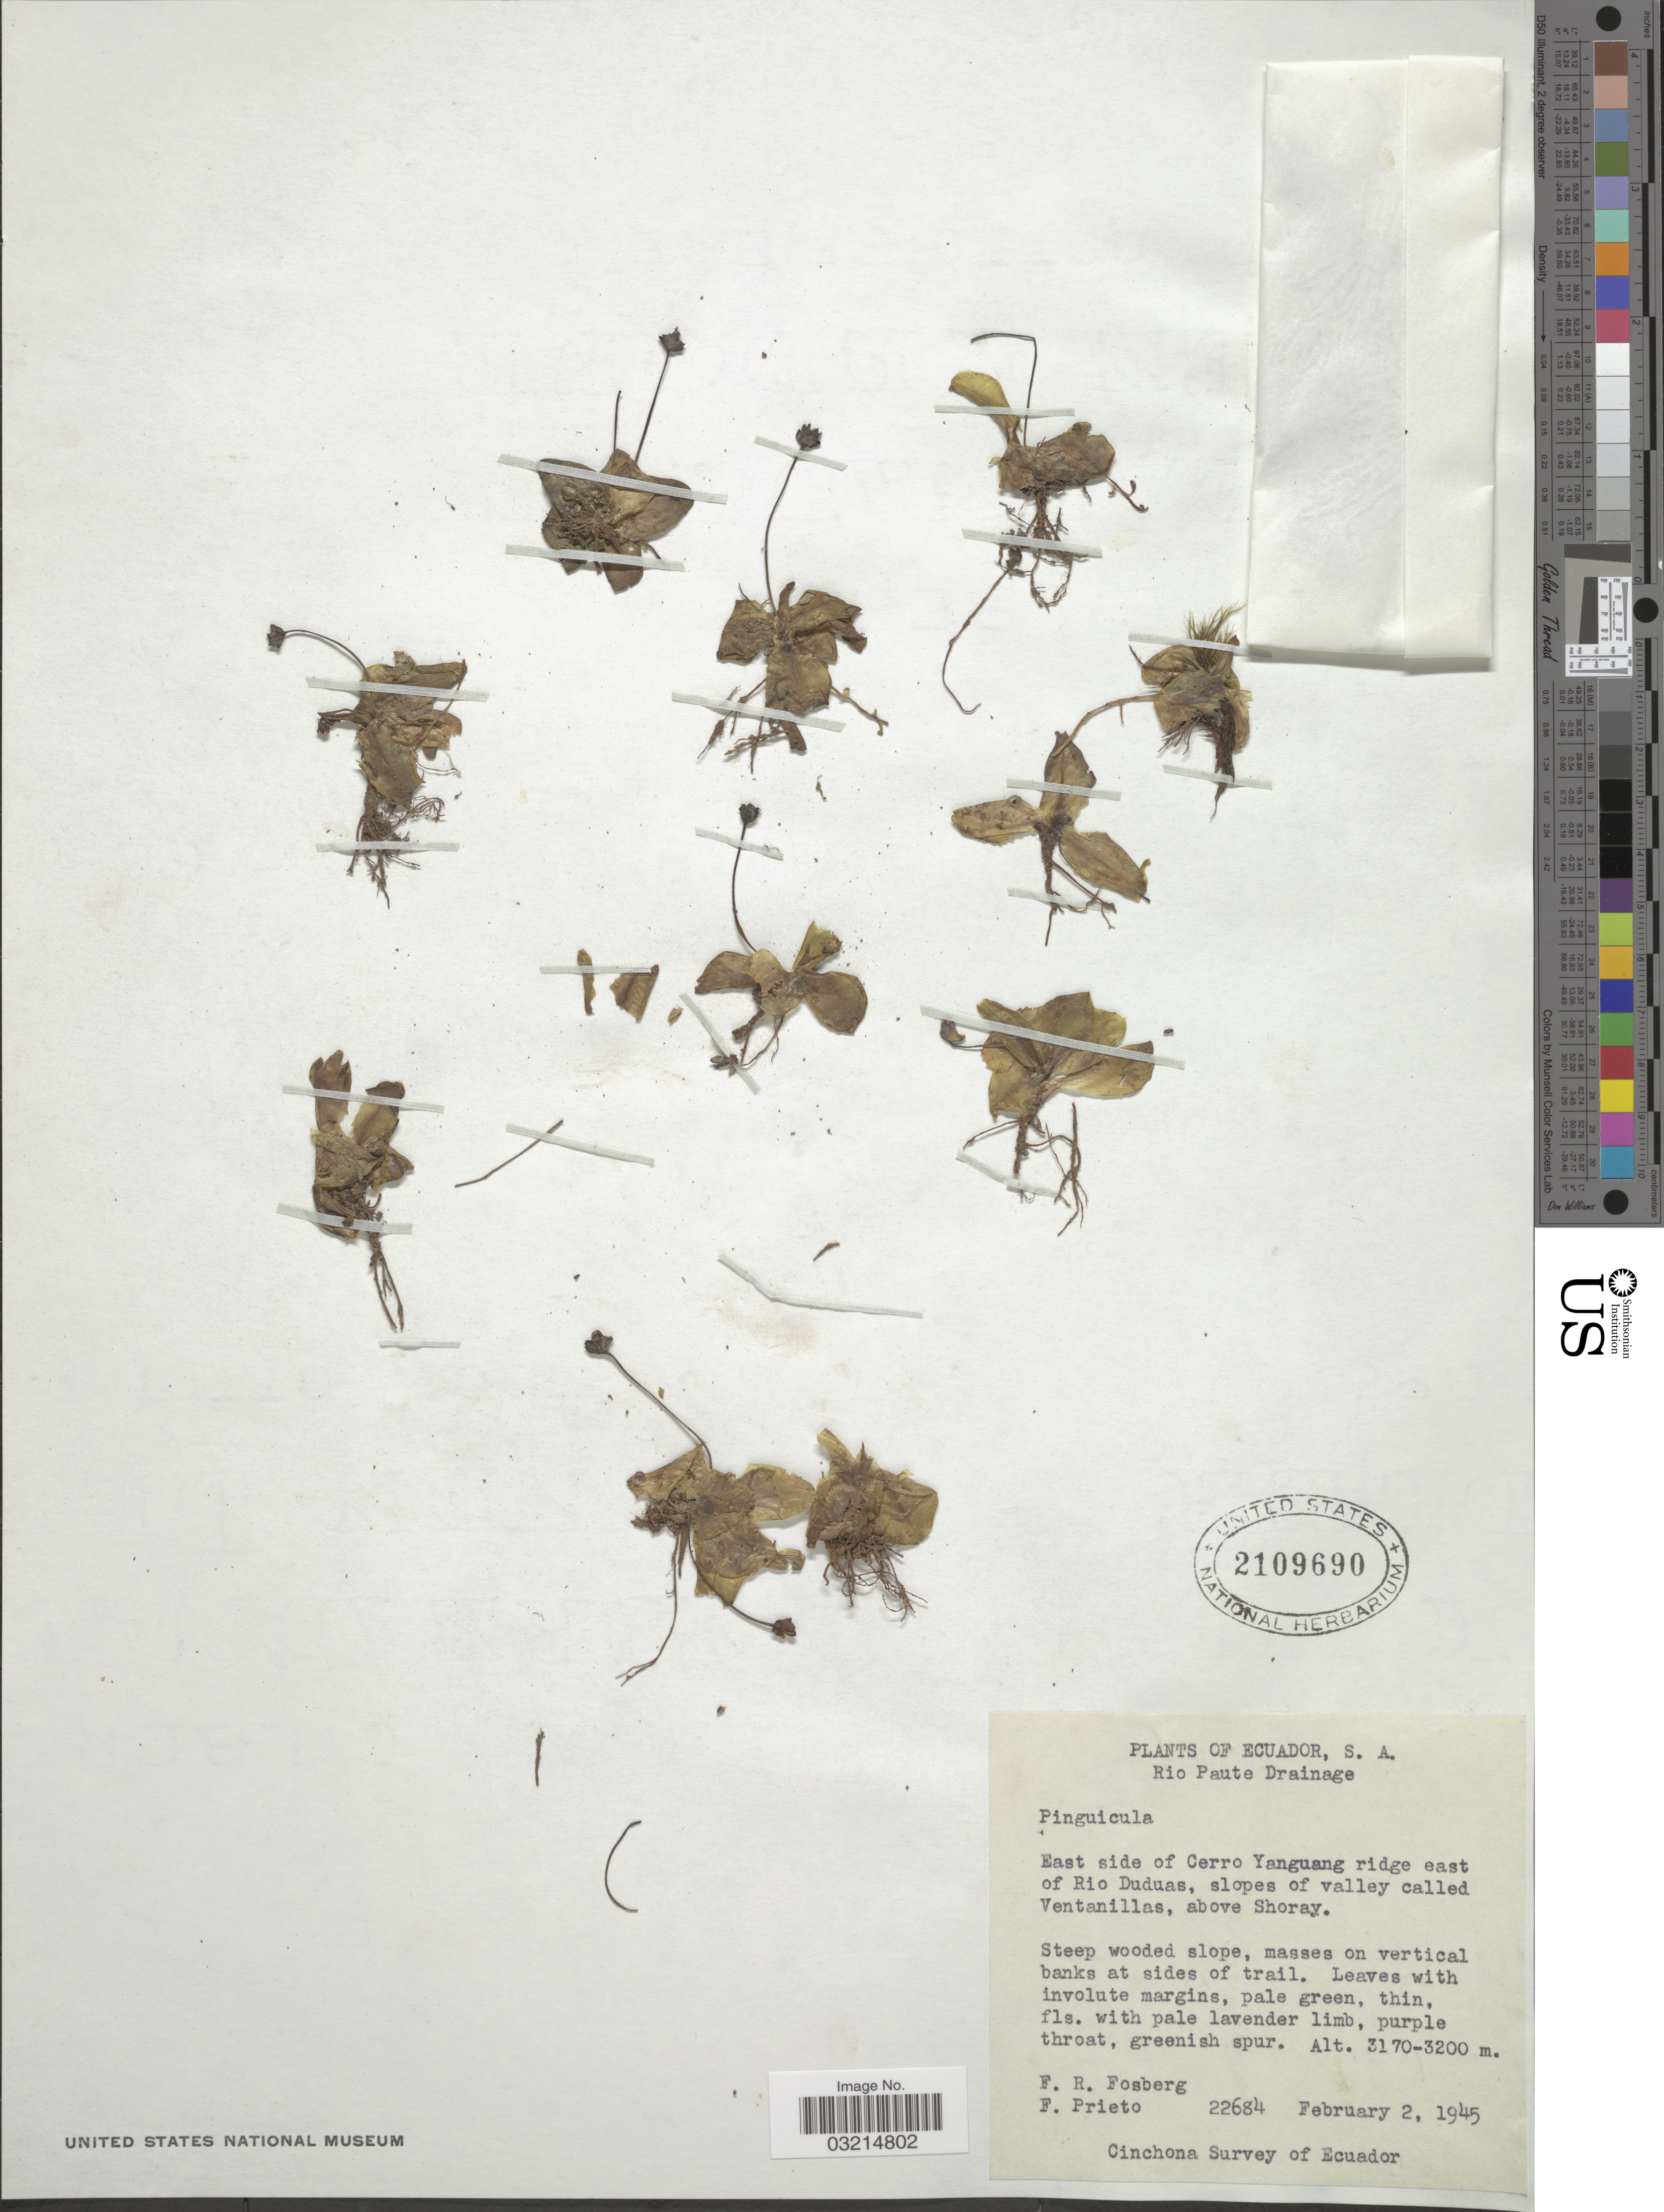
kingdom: Plantae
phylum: Tracheophyta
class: Magnoliopsida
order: Lamiales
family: Lentibulariaceae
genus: Pinguicula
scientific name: Pinguicula sp.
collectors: F. R. Fosberg & F. Prieto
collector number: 22684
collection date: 1945-02-02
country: Ecuador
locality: Rio Paute Drainage, East side of Cerro Yanguang ridge east of Rio Duduas, slopes of valley calles Ventanillas, above Shoray.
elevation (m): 3170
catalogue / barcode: US 2109690